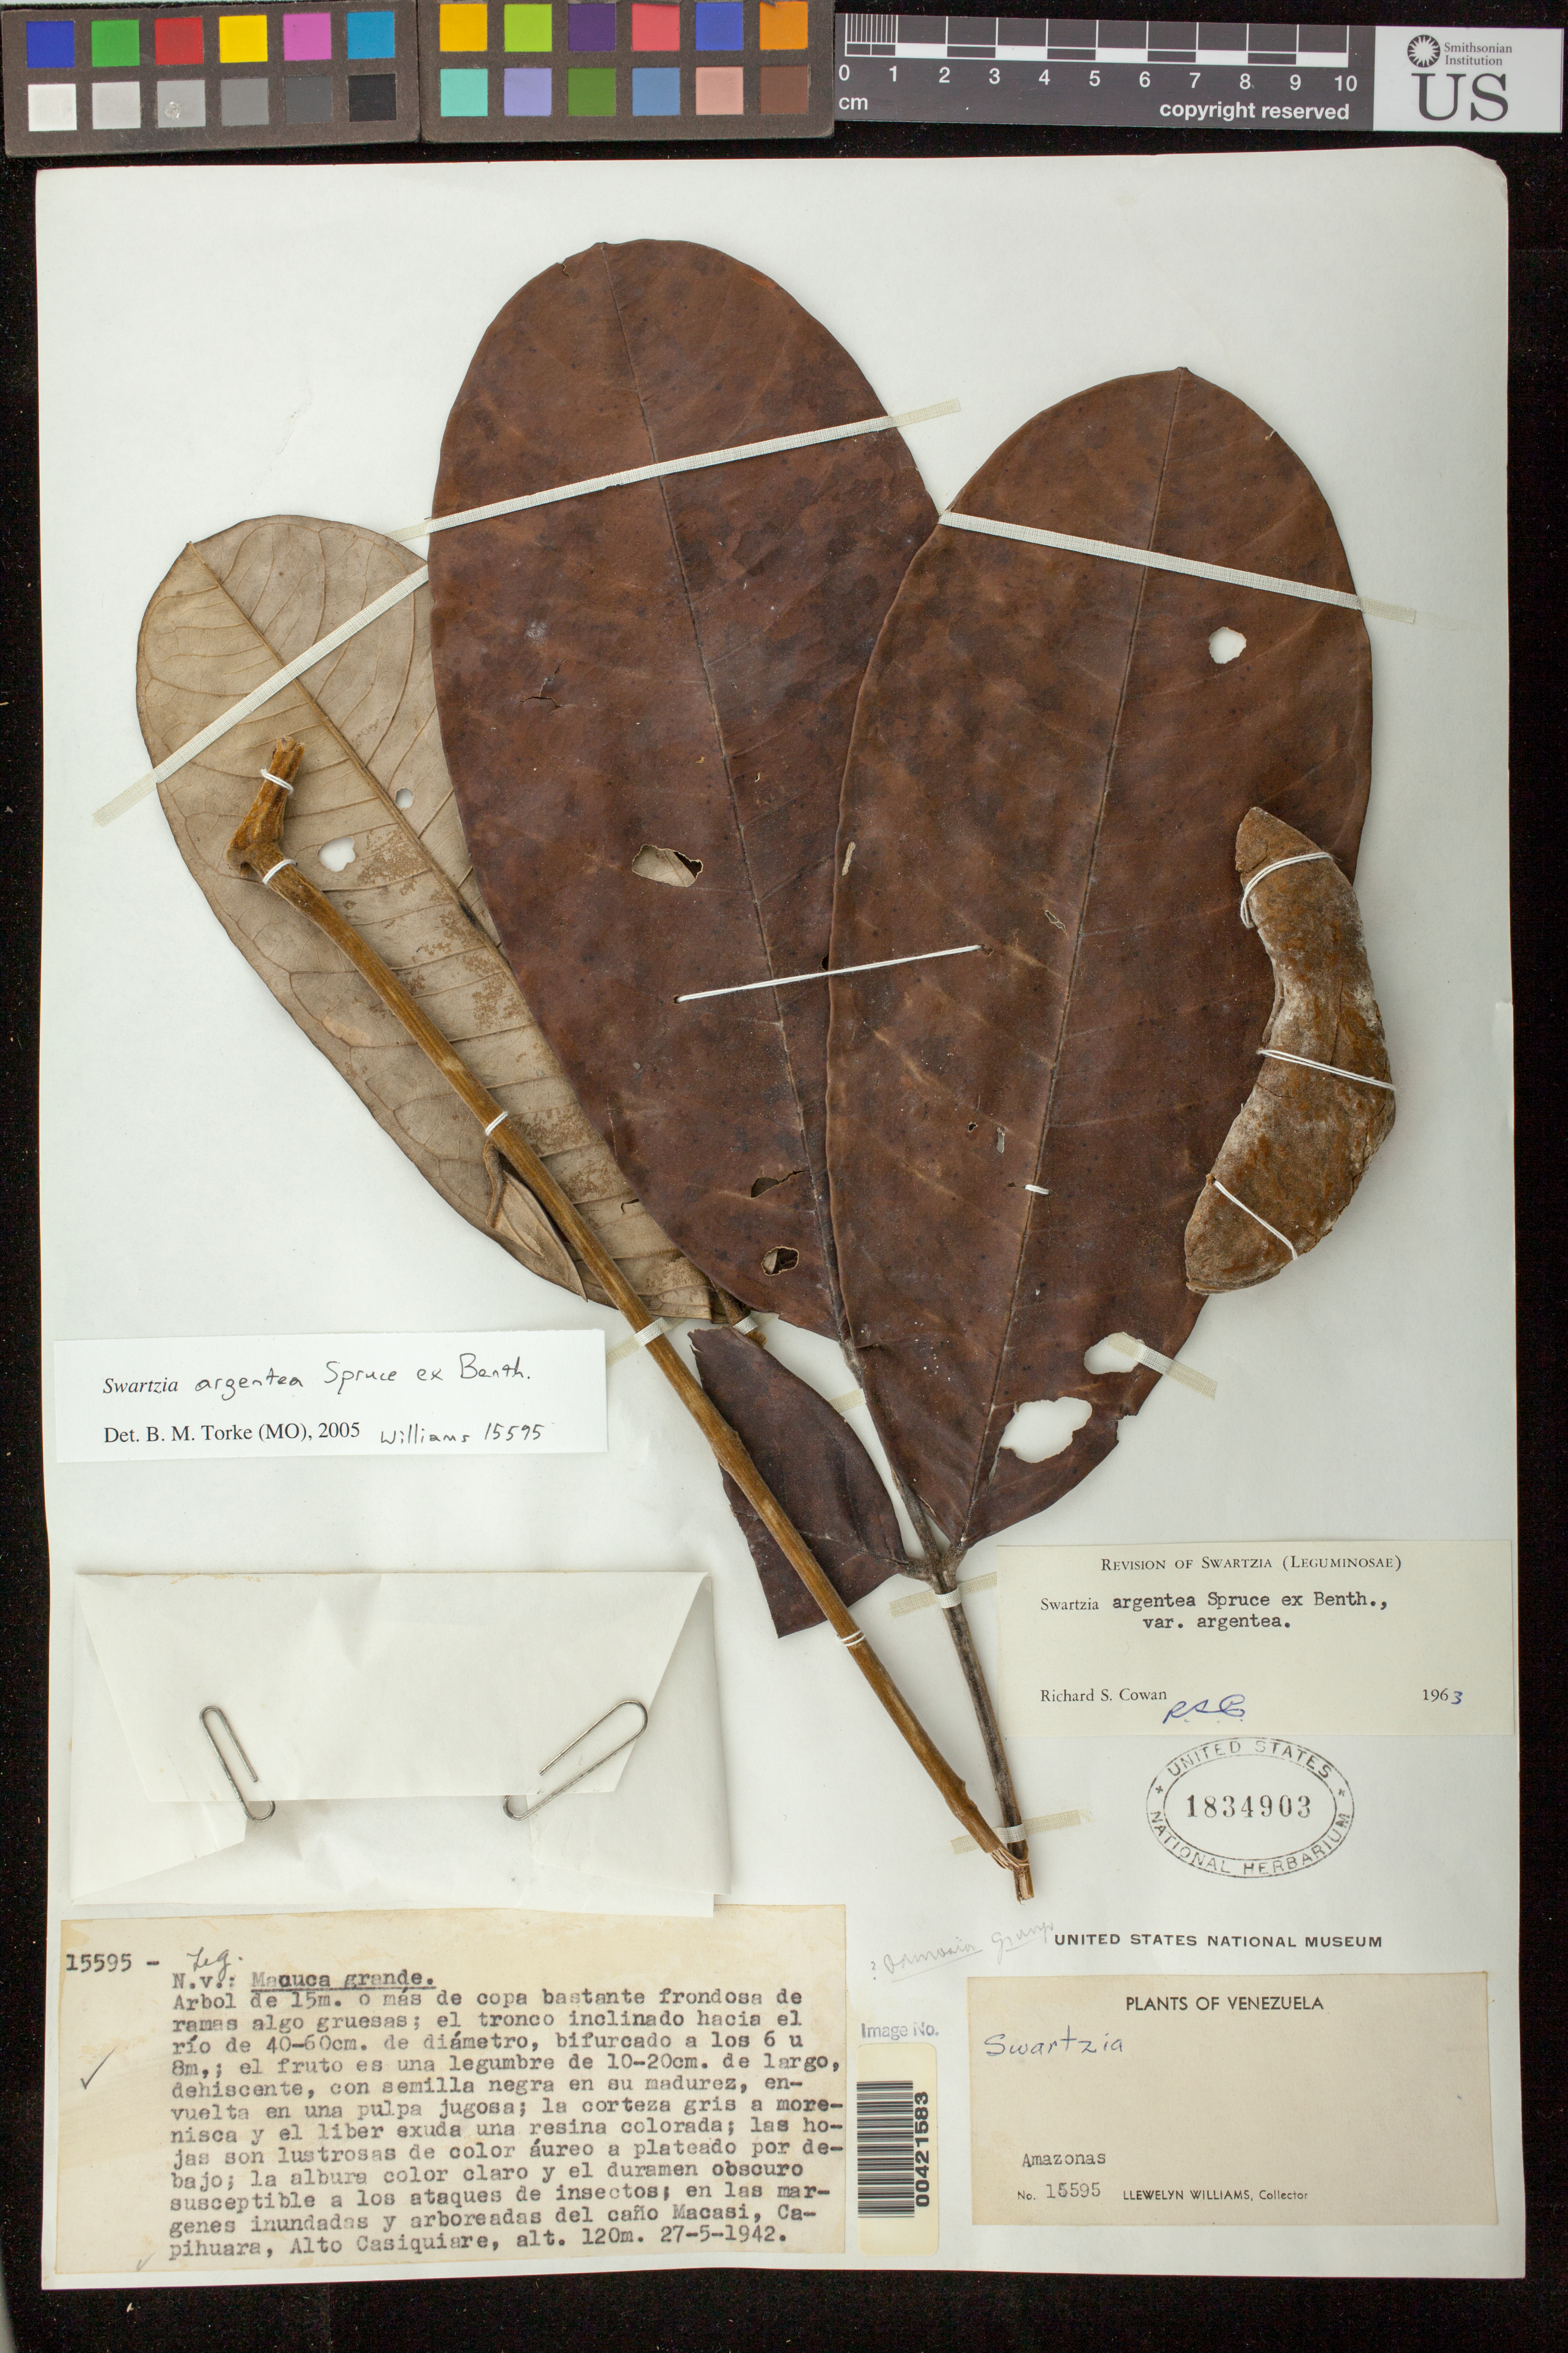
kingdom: Plantae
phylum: Tracheophyta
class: Magnoliopsida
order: Fabales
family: Fabaceae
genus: Swartzia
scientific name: Swartzia argentea var. argentea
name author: Spruce ex Benth.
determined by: Torke, B. M., (MO)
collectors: Ll. Williams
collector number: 15595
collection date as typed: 27 May 1942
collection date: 1942-05-27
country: Venezuela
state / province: Amazonas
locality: Cano Macasi, Capihuara; Alto Casiquiare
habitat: en las margenes inundadas y arboreadas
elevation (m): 120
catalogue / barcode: US 1834903